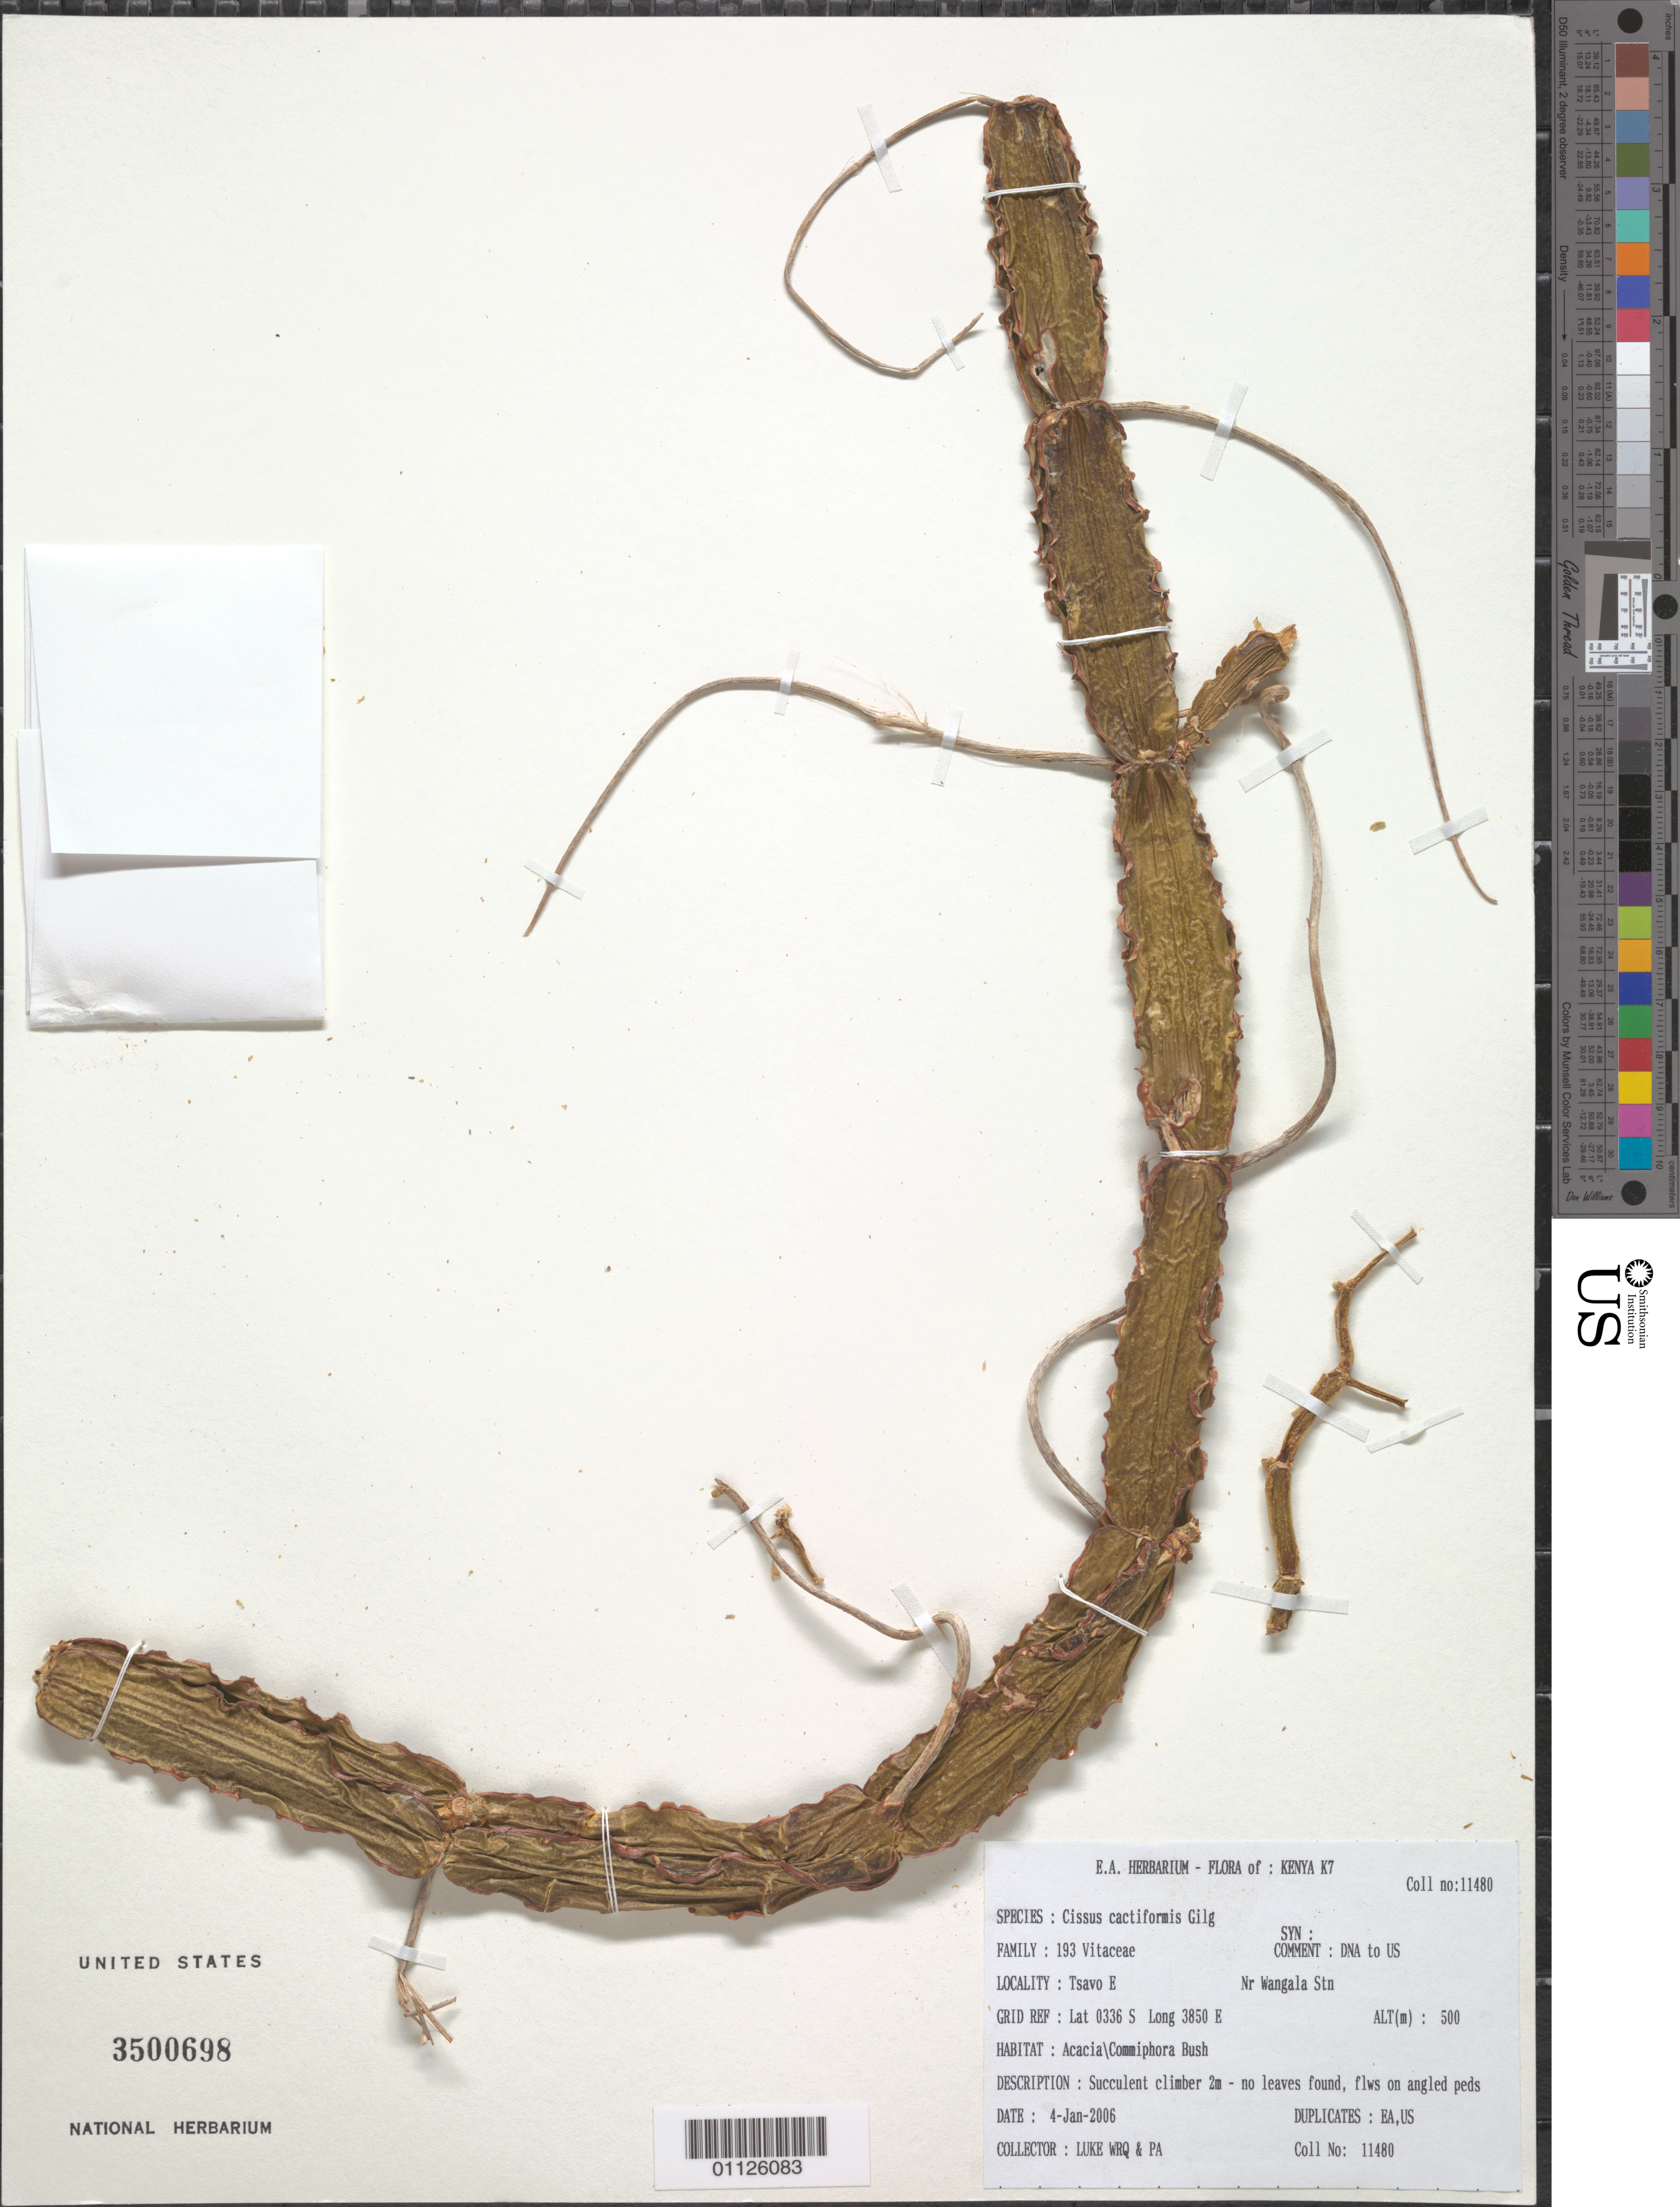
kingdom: Plantae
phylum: Tracheophyta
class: Magnoliopsida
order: Vitales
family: Vitaceae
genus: Cissus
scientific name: Cissus cactiformis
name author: Gilg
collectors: Q. Luke & P. Luke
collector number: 11480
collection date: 2006-01-04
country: Kenya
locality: Tsavo E, Nr Wangala Sta.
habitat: Succulent climber.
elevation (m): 500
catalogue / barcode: US 3500698